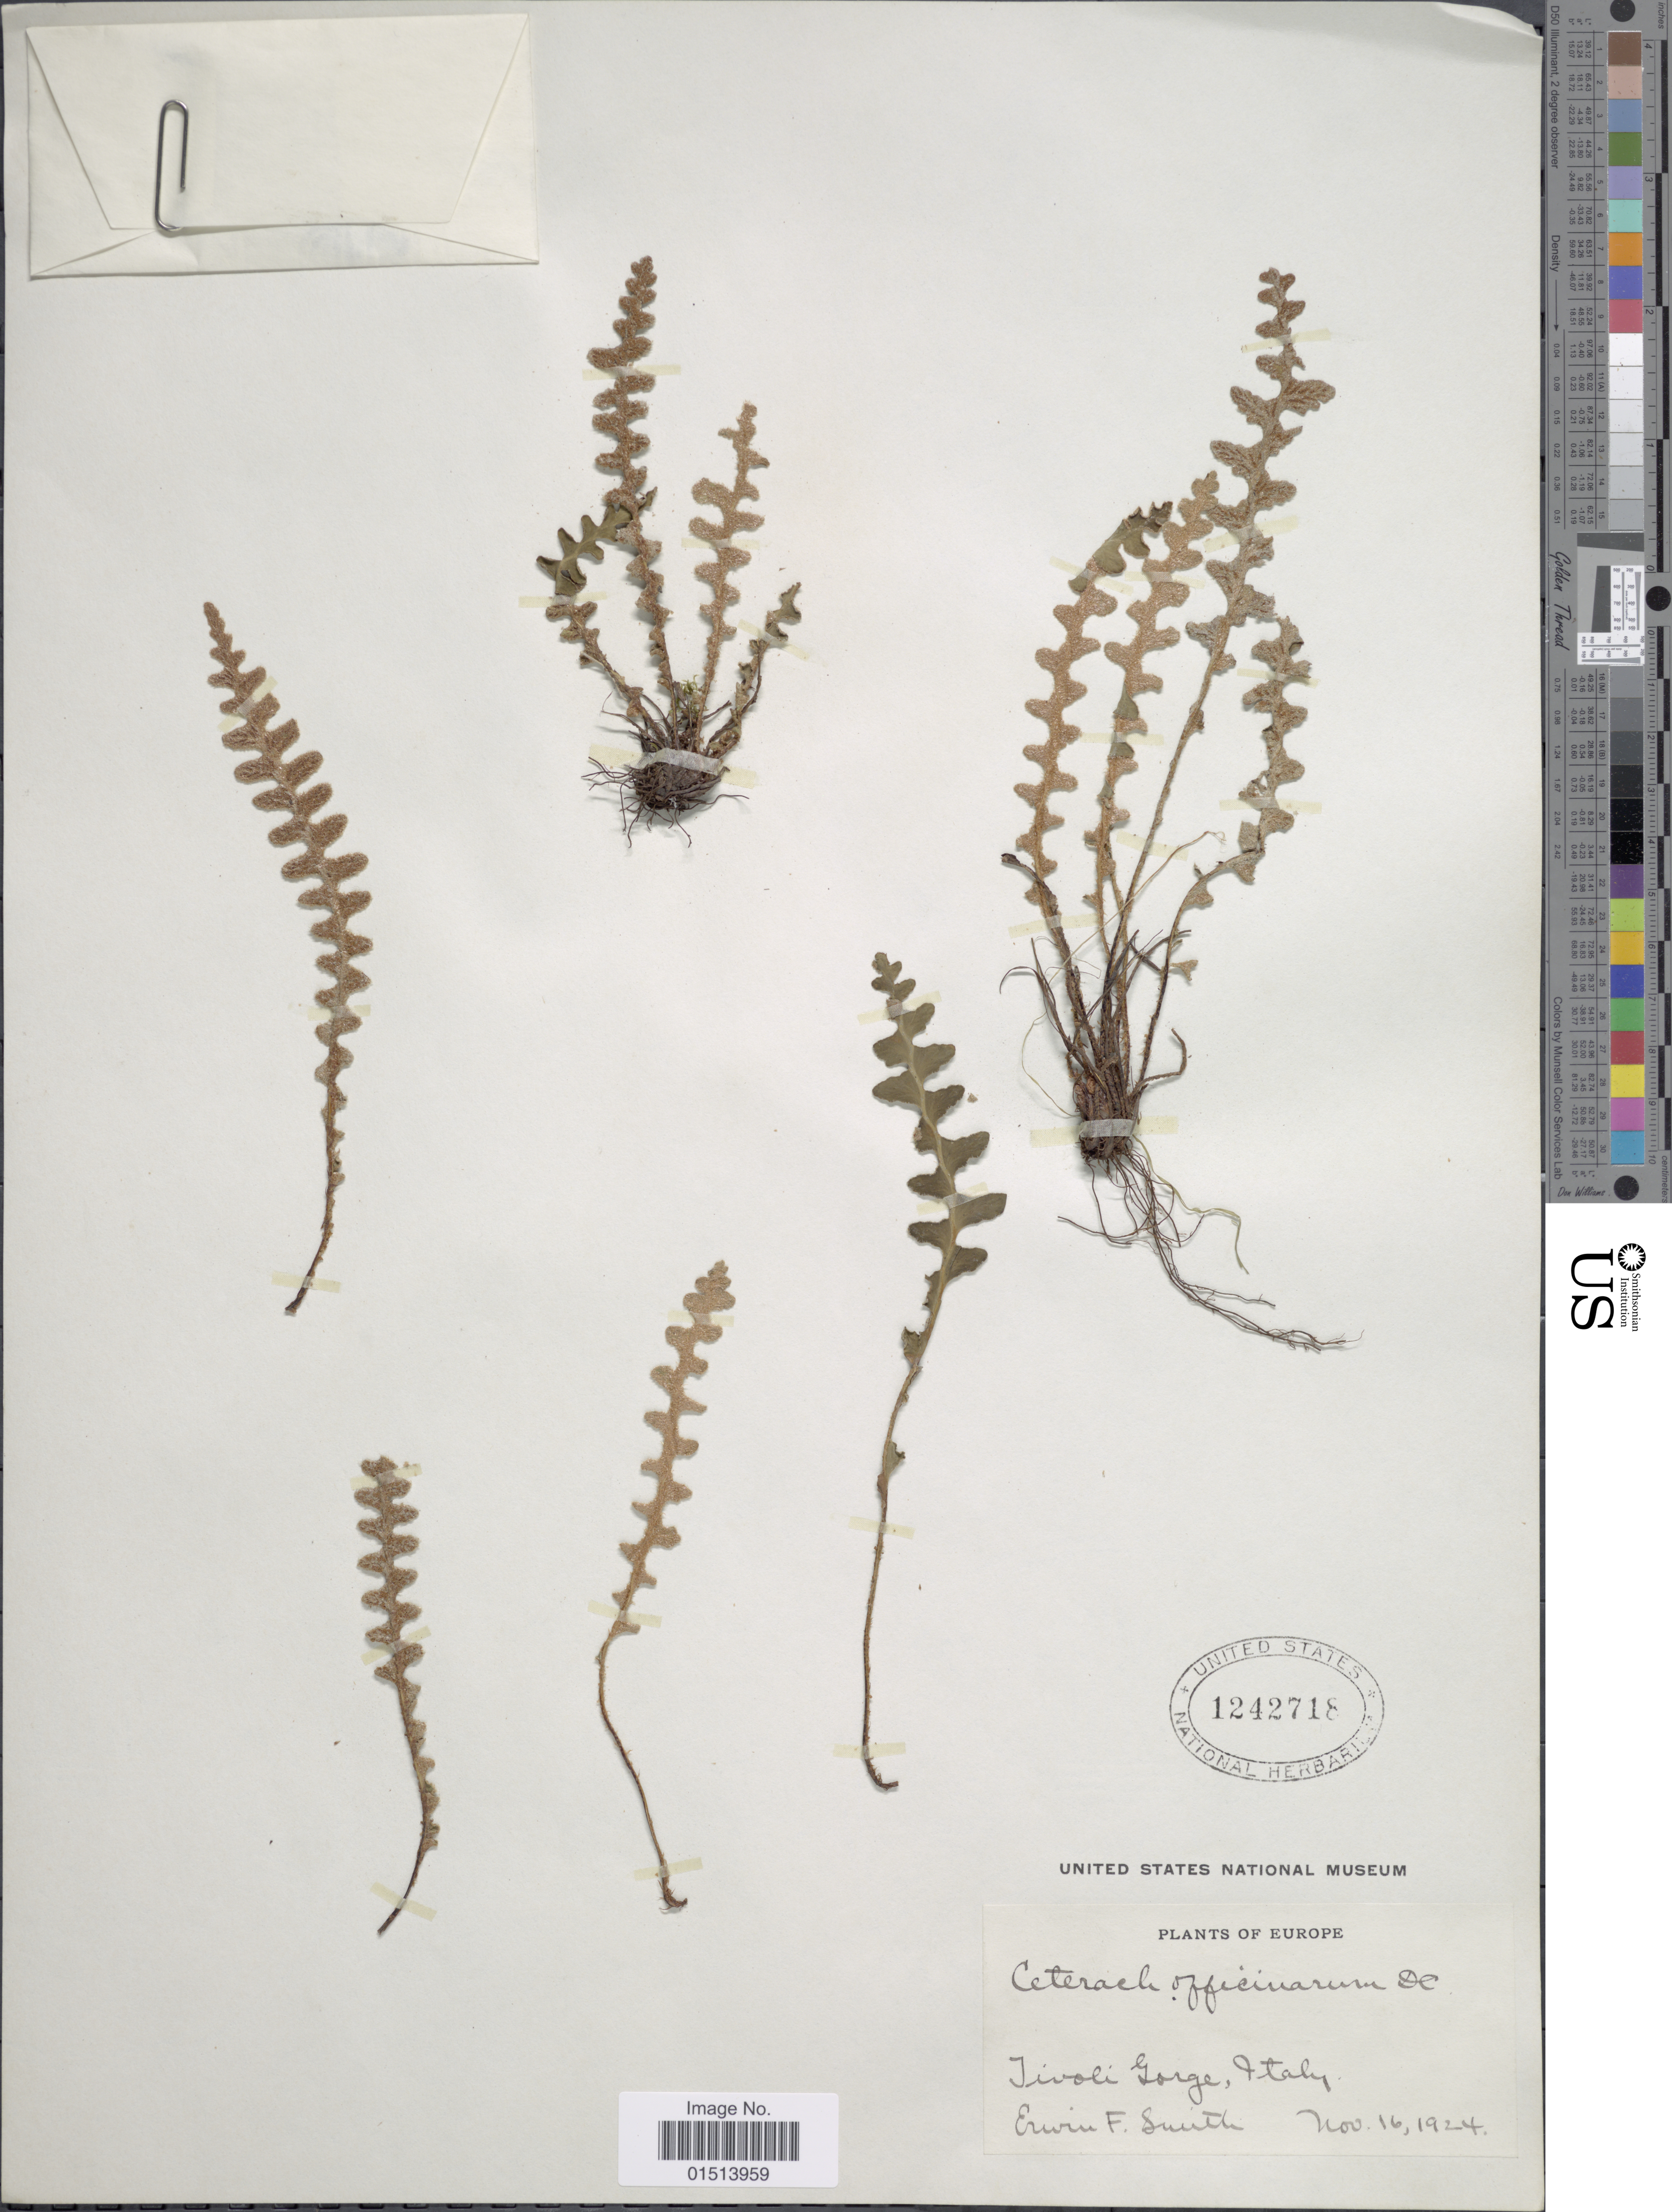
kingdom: Plantae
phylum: Tracheophyta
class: Polypodiopsida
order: Polypodiales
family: Aspleniaceae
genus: Asplenium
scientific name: Asplenium officinarum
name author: DC.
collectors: E. F. Smith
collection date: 1924-11-16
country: Italy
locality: Jivoli Gorge, Italy, Europe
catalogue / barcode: US 1242718